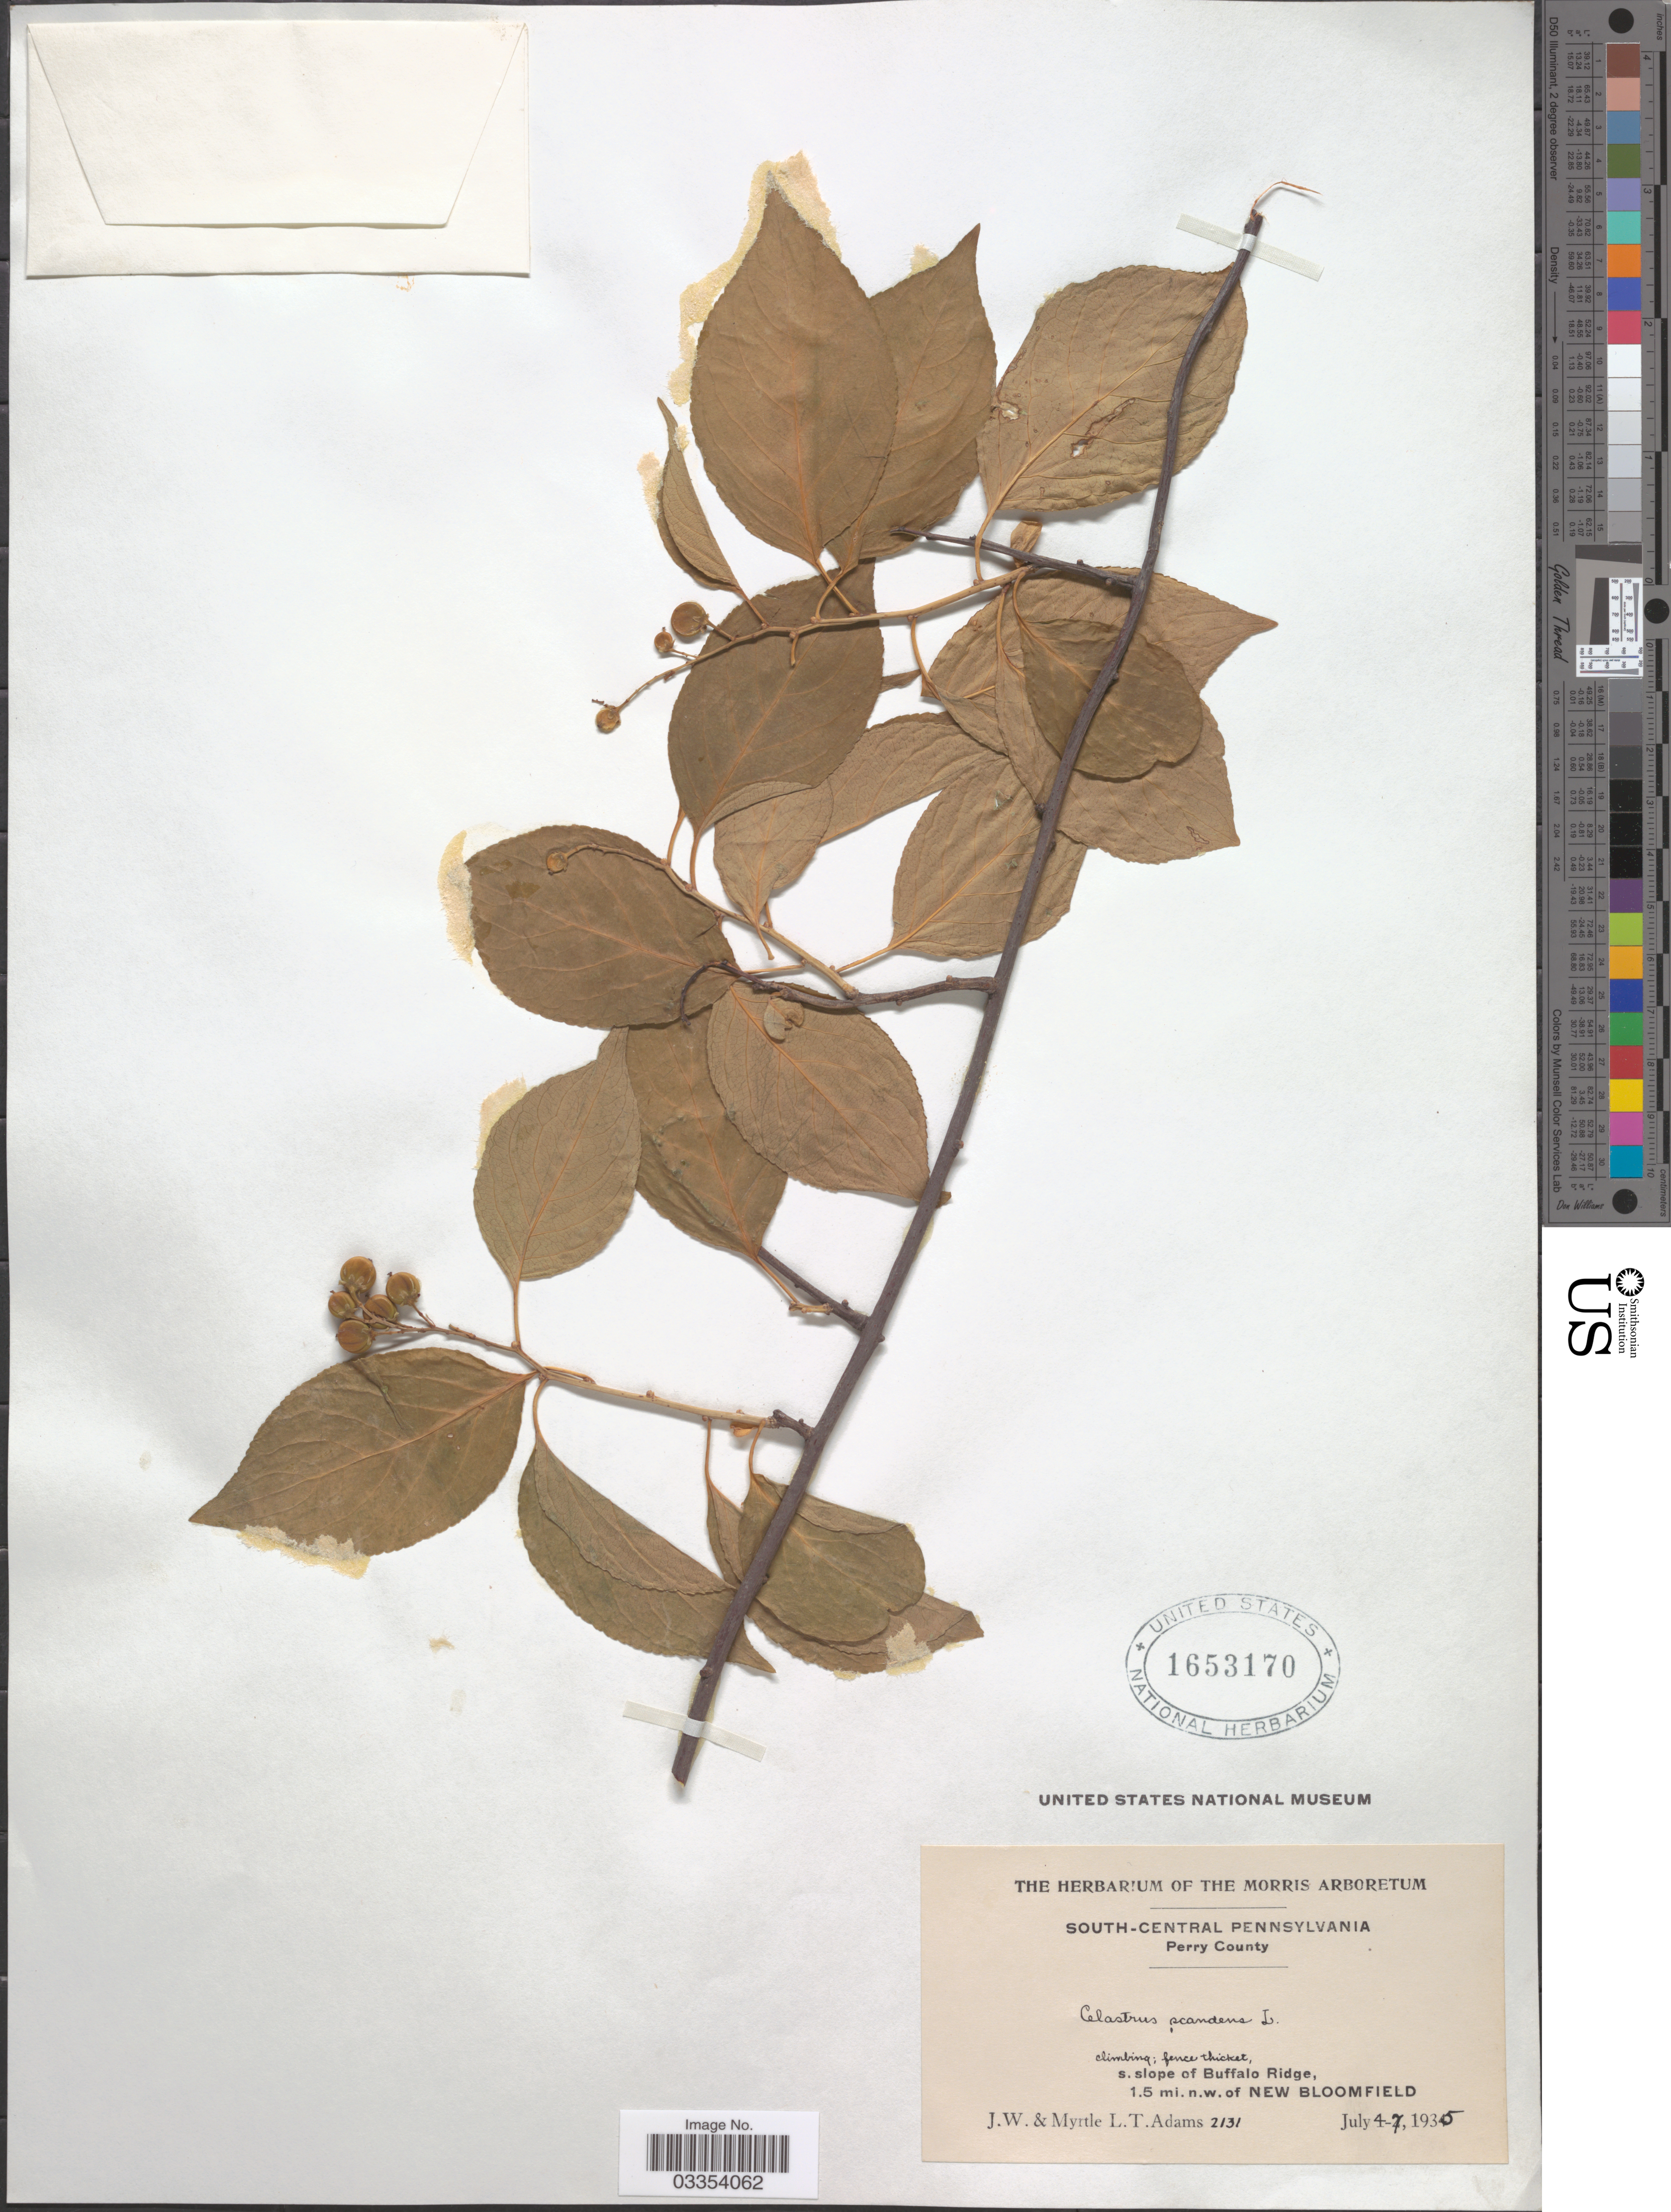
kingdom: Plantae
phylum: Tracheophyta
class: Magnoliopsida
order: Celastrales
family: Celastraceae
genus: Celastrus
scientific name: Celastrus scandens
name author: L.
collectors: J. Adams & M. Adams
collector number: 2131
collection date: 1935-07-04/1935-07-07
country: United States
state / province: Pennsylvania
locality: Perry County. S. slope of Buffalo Ridge, 1.5 mi. n.w. of New Bloomfield.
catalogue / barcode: US 1653170